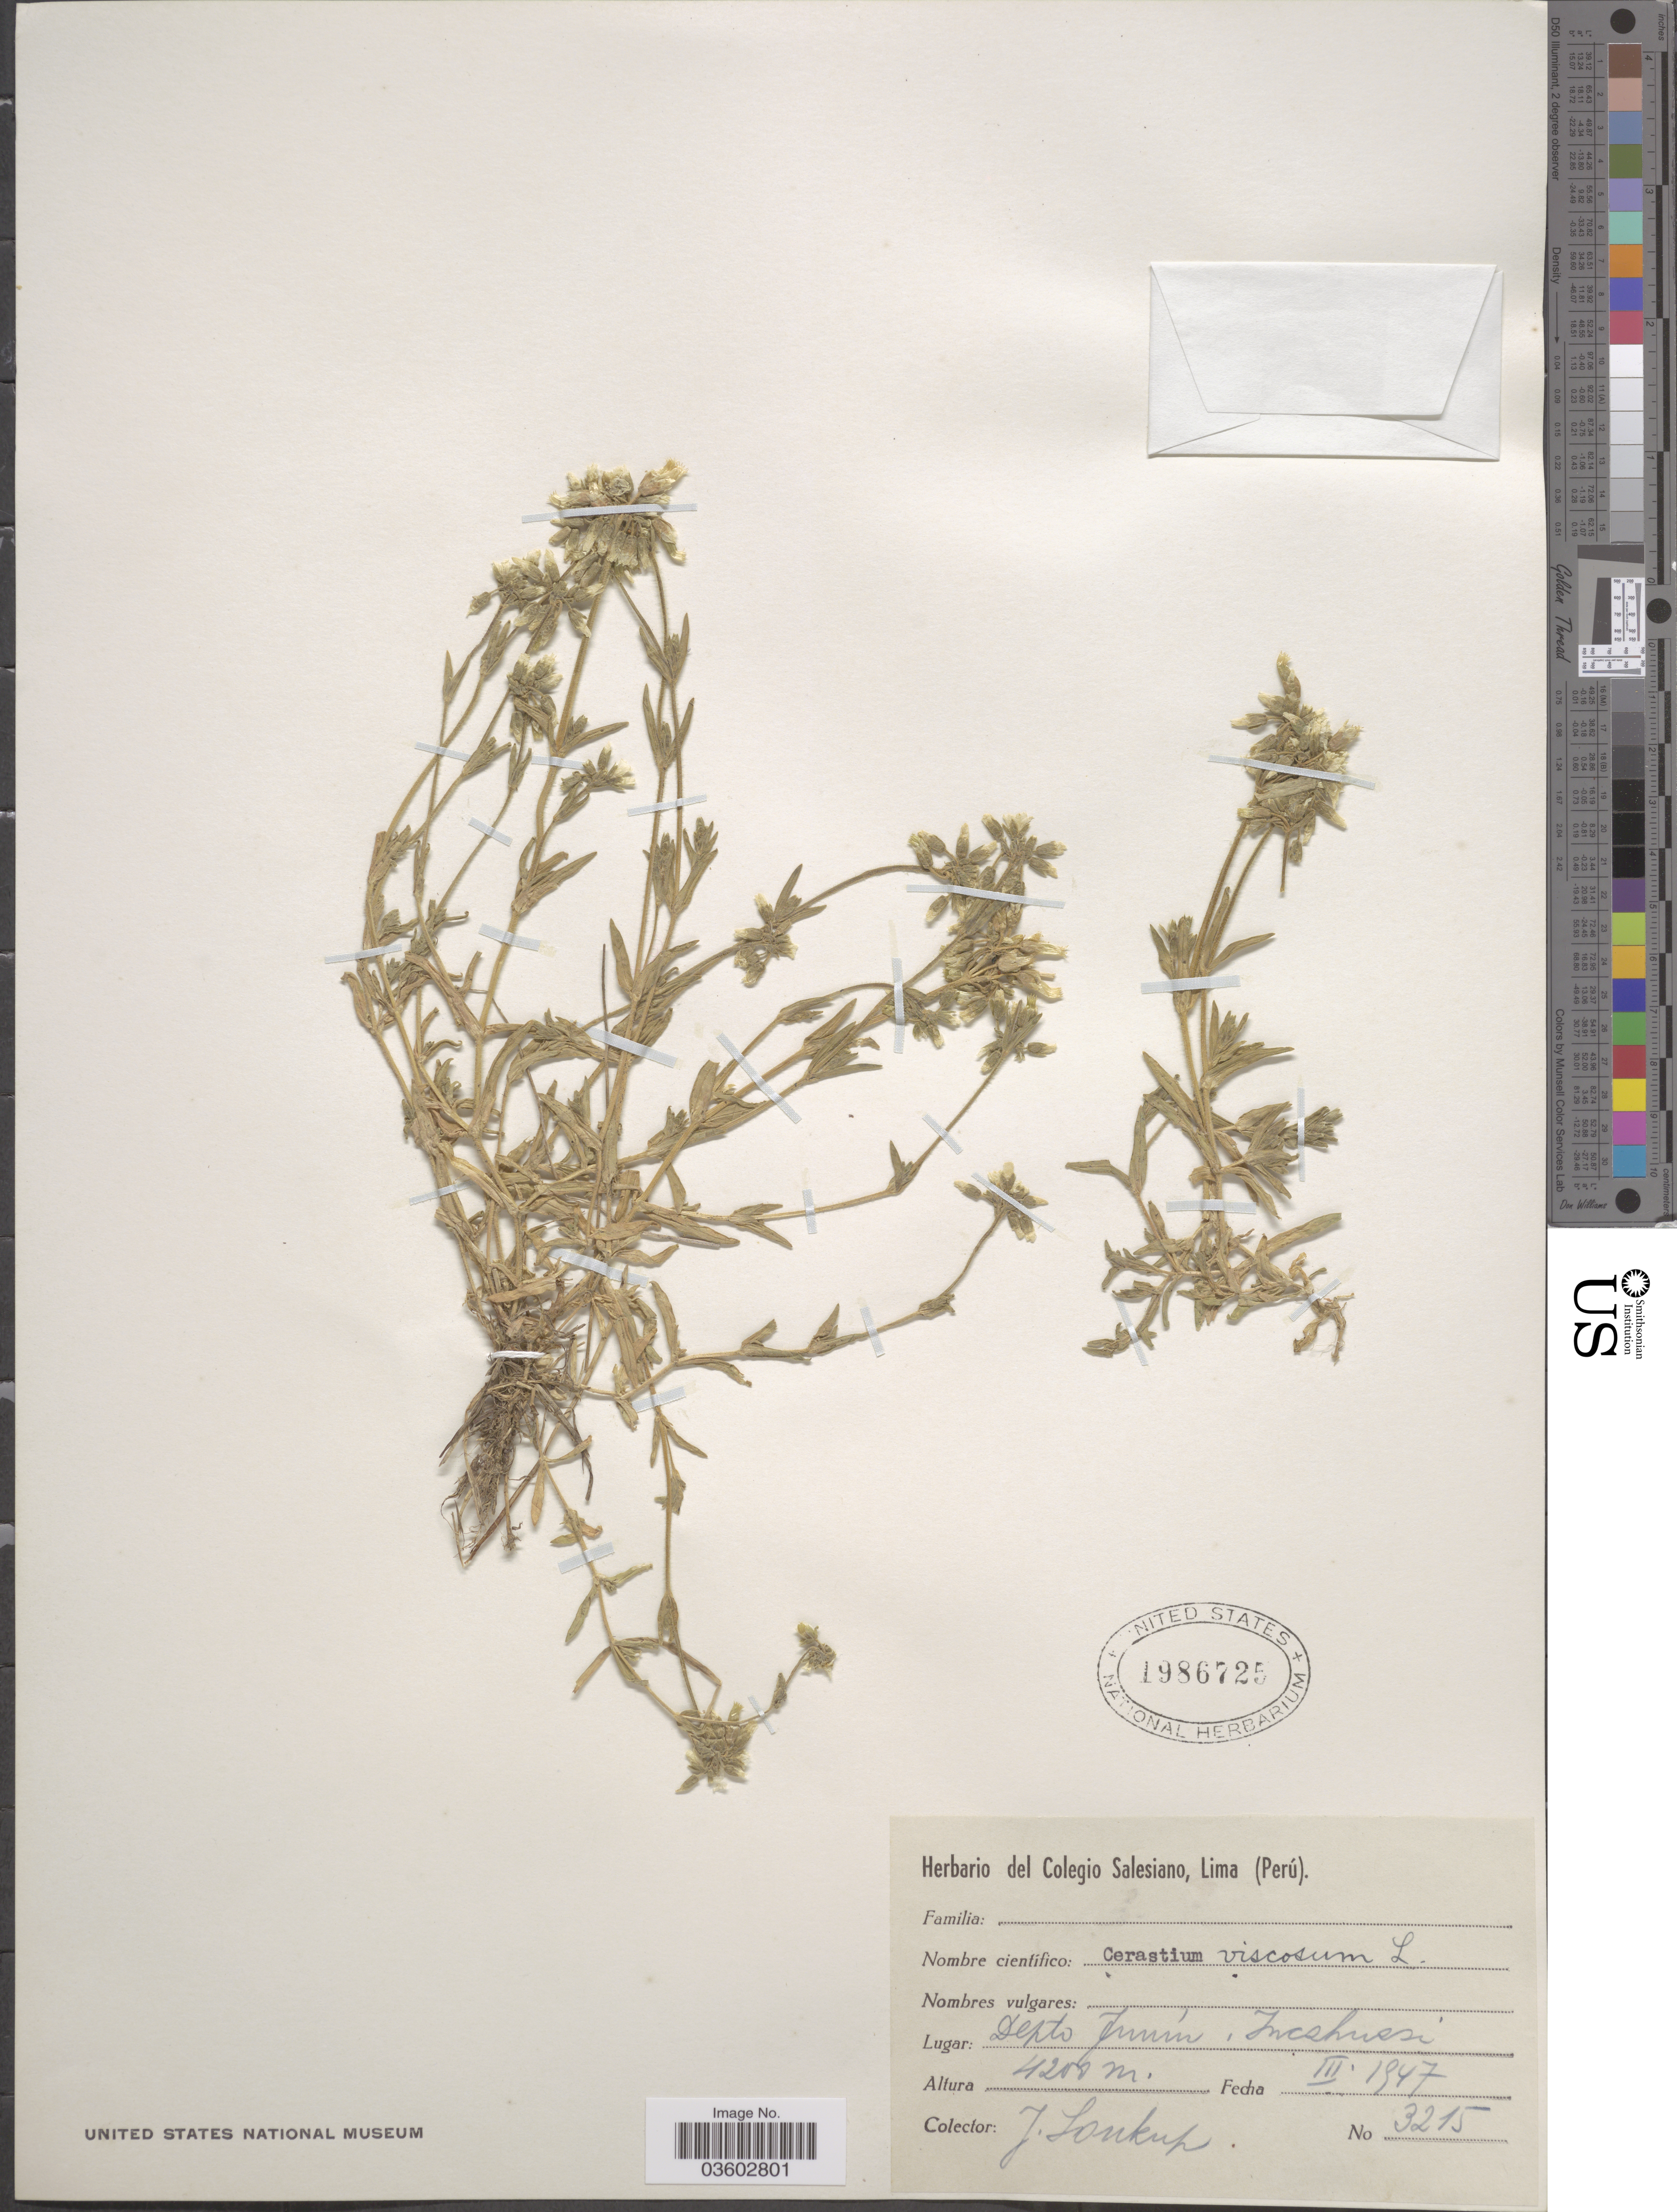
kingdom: Plantae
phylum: Tracheophyta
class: Magnoliopsida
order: Caryophyllales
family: Caryophyllaceae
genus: Cerastium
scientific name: Cerastium viscosum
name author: L.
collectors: J. Soukup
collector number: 3215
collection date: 1947-03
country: Peru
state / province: Junín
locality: Depto Junín. Incahuasi.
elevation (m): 4200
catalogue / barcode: US 1986725